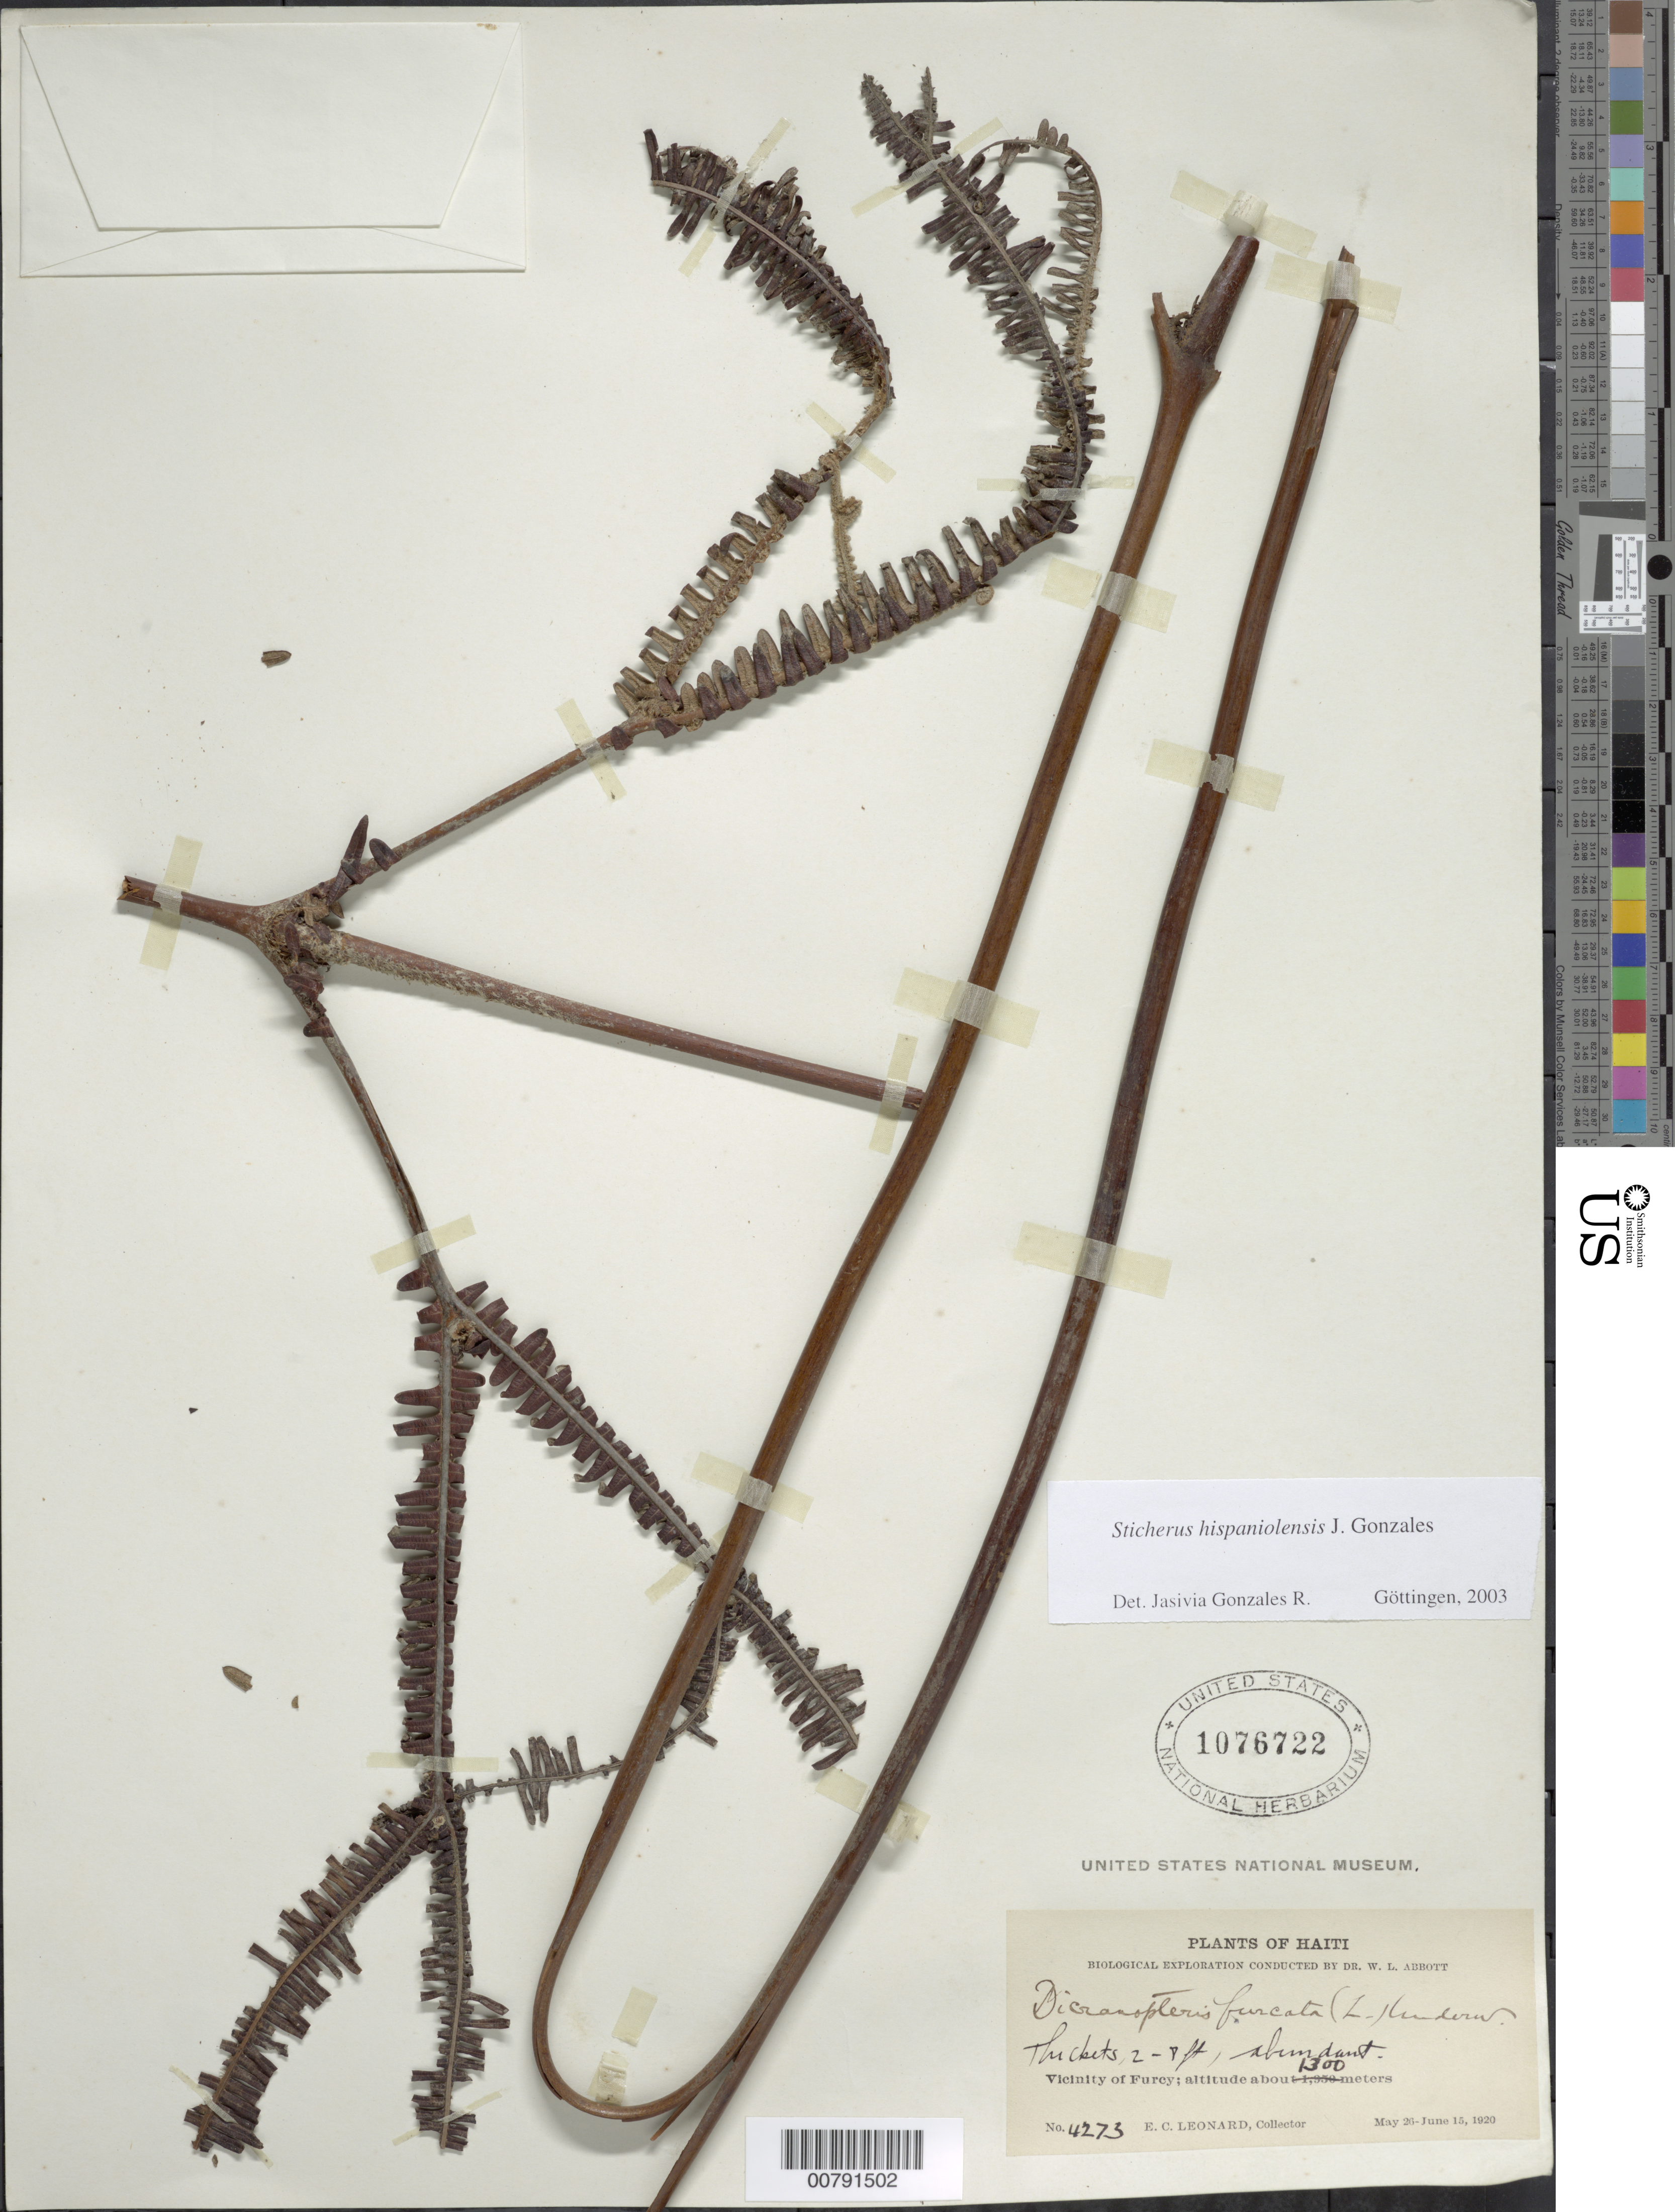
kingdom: Plantae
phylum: Tracheophyta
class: Polypodiopsida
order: Gleicheniales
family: Gleicheniaceae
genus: Sticherus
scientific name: Sticherus hispaniolensis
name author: J. Gonzales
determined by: Gonzales R., J.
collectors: E. C. Leonard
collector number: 4273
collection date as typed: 26 May 1920 15 Jun 1920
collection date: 1920-05-26/1920-06-15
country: Haiti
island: Hispaniola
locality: Furcy vicinity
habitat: Thickets, 2-8 feet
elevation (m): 1300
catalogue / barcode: US 1076722